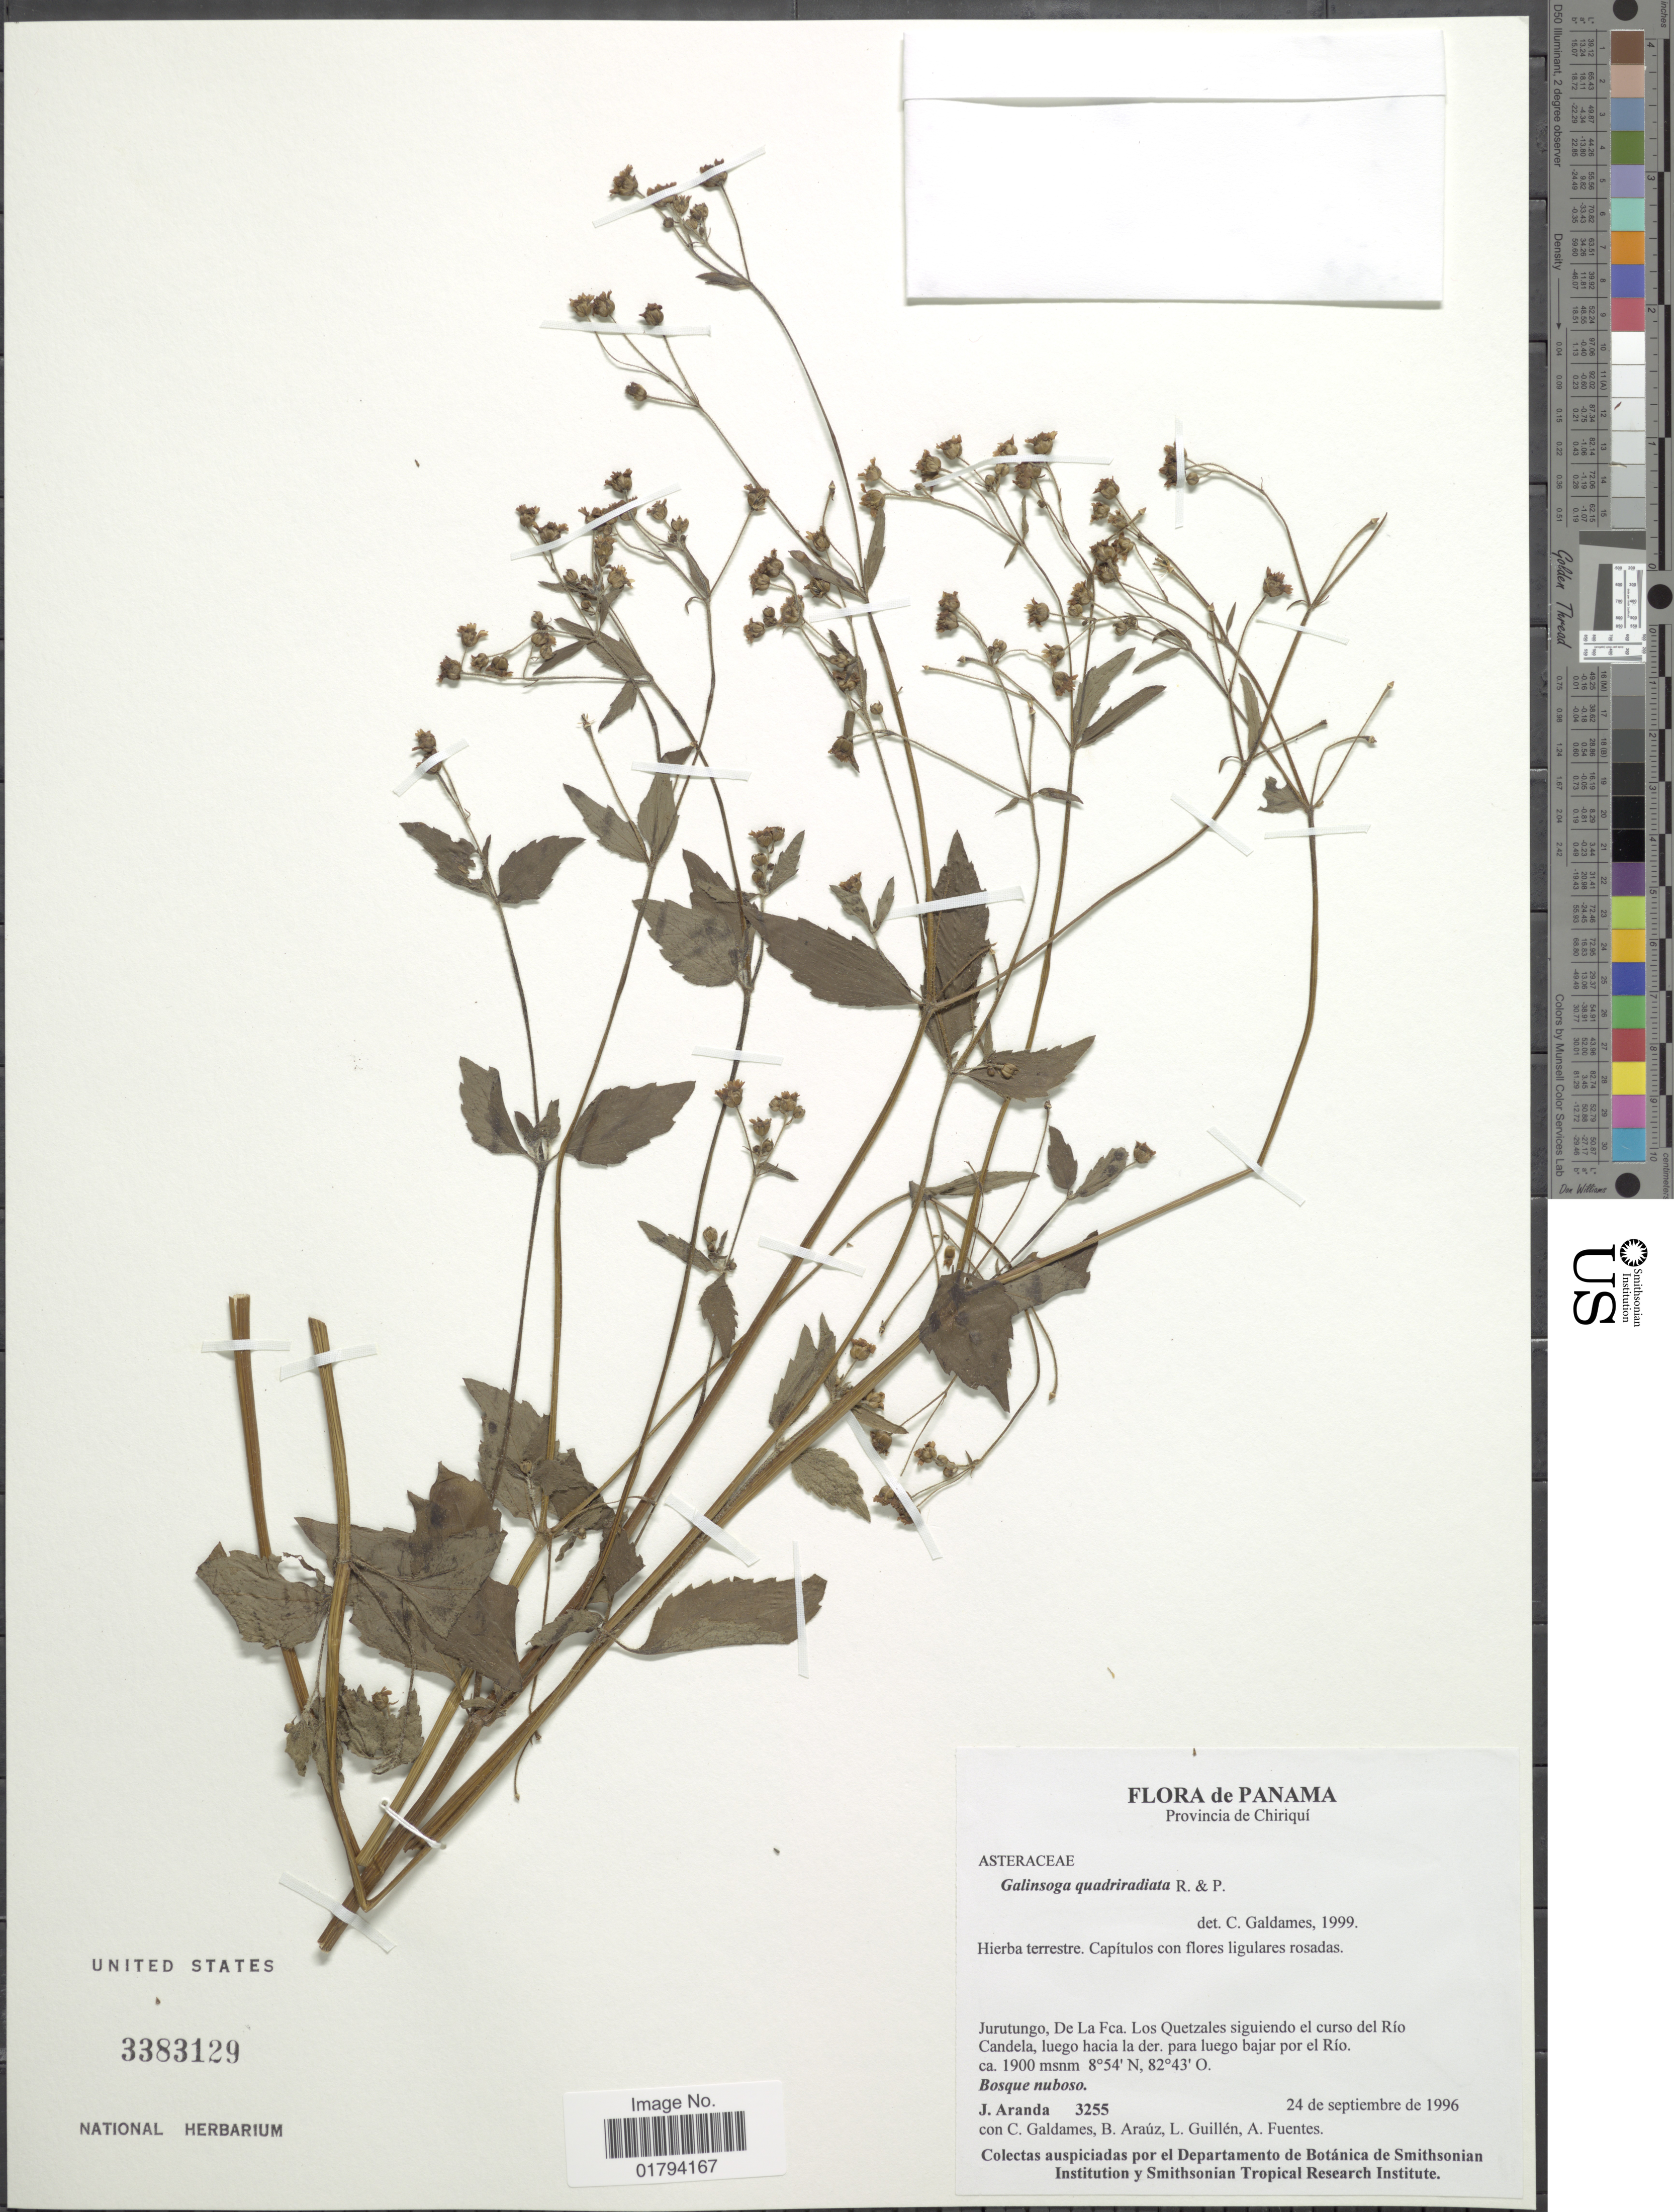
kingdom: Plantae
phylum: Tracheophyta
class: Magnoliopsida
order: Asterales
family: Asteraceae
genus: Galinsoga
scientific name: Galinsoga quadriradiata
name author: Ruiz & Pav.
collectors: J. Aranda, C. Galdames, B. Araúz, L. Guillén & A. Fuentes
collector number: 3255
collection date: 1996-09-24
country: Panama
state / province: Chiriqui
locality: Jurutungo, De La Fca, Los Quetzales siguiendo el curso del Rio Candela, luego hacia la der. para luego bajar por el Rio.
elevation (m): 1900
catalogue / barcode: US 3383129